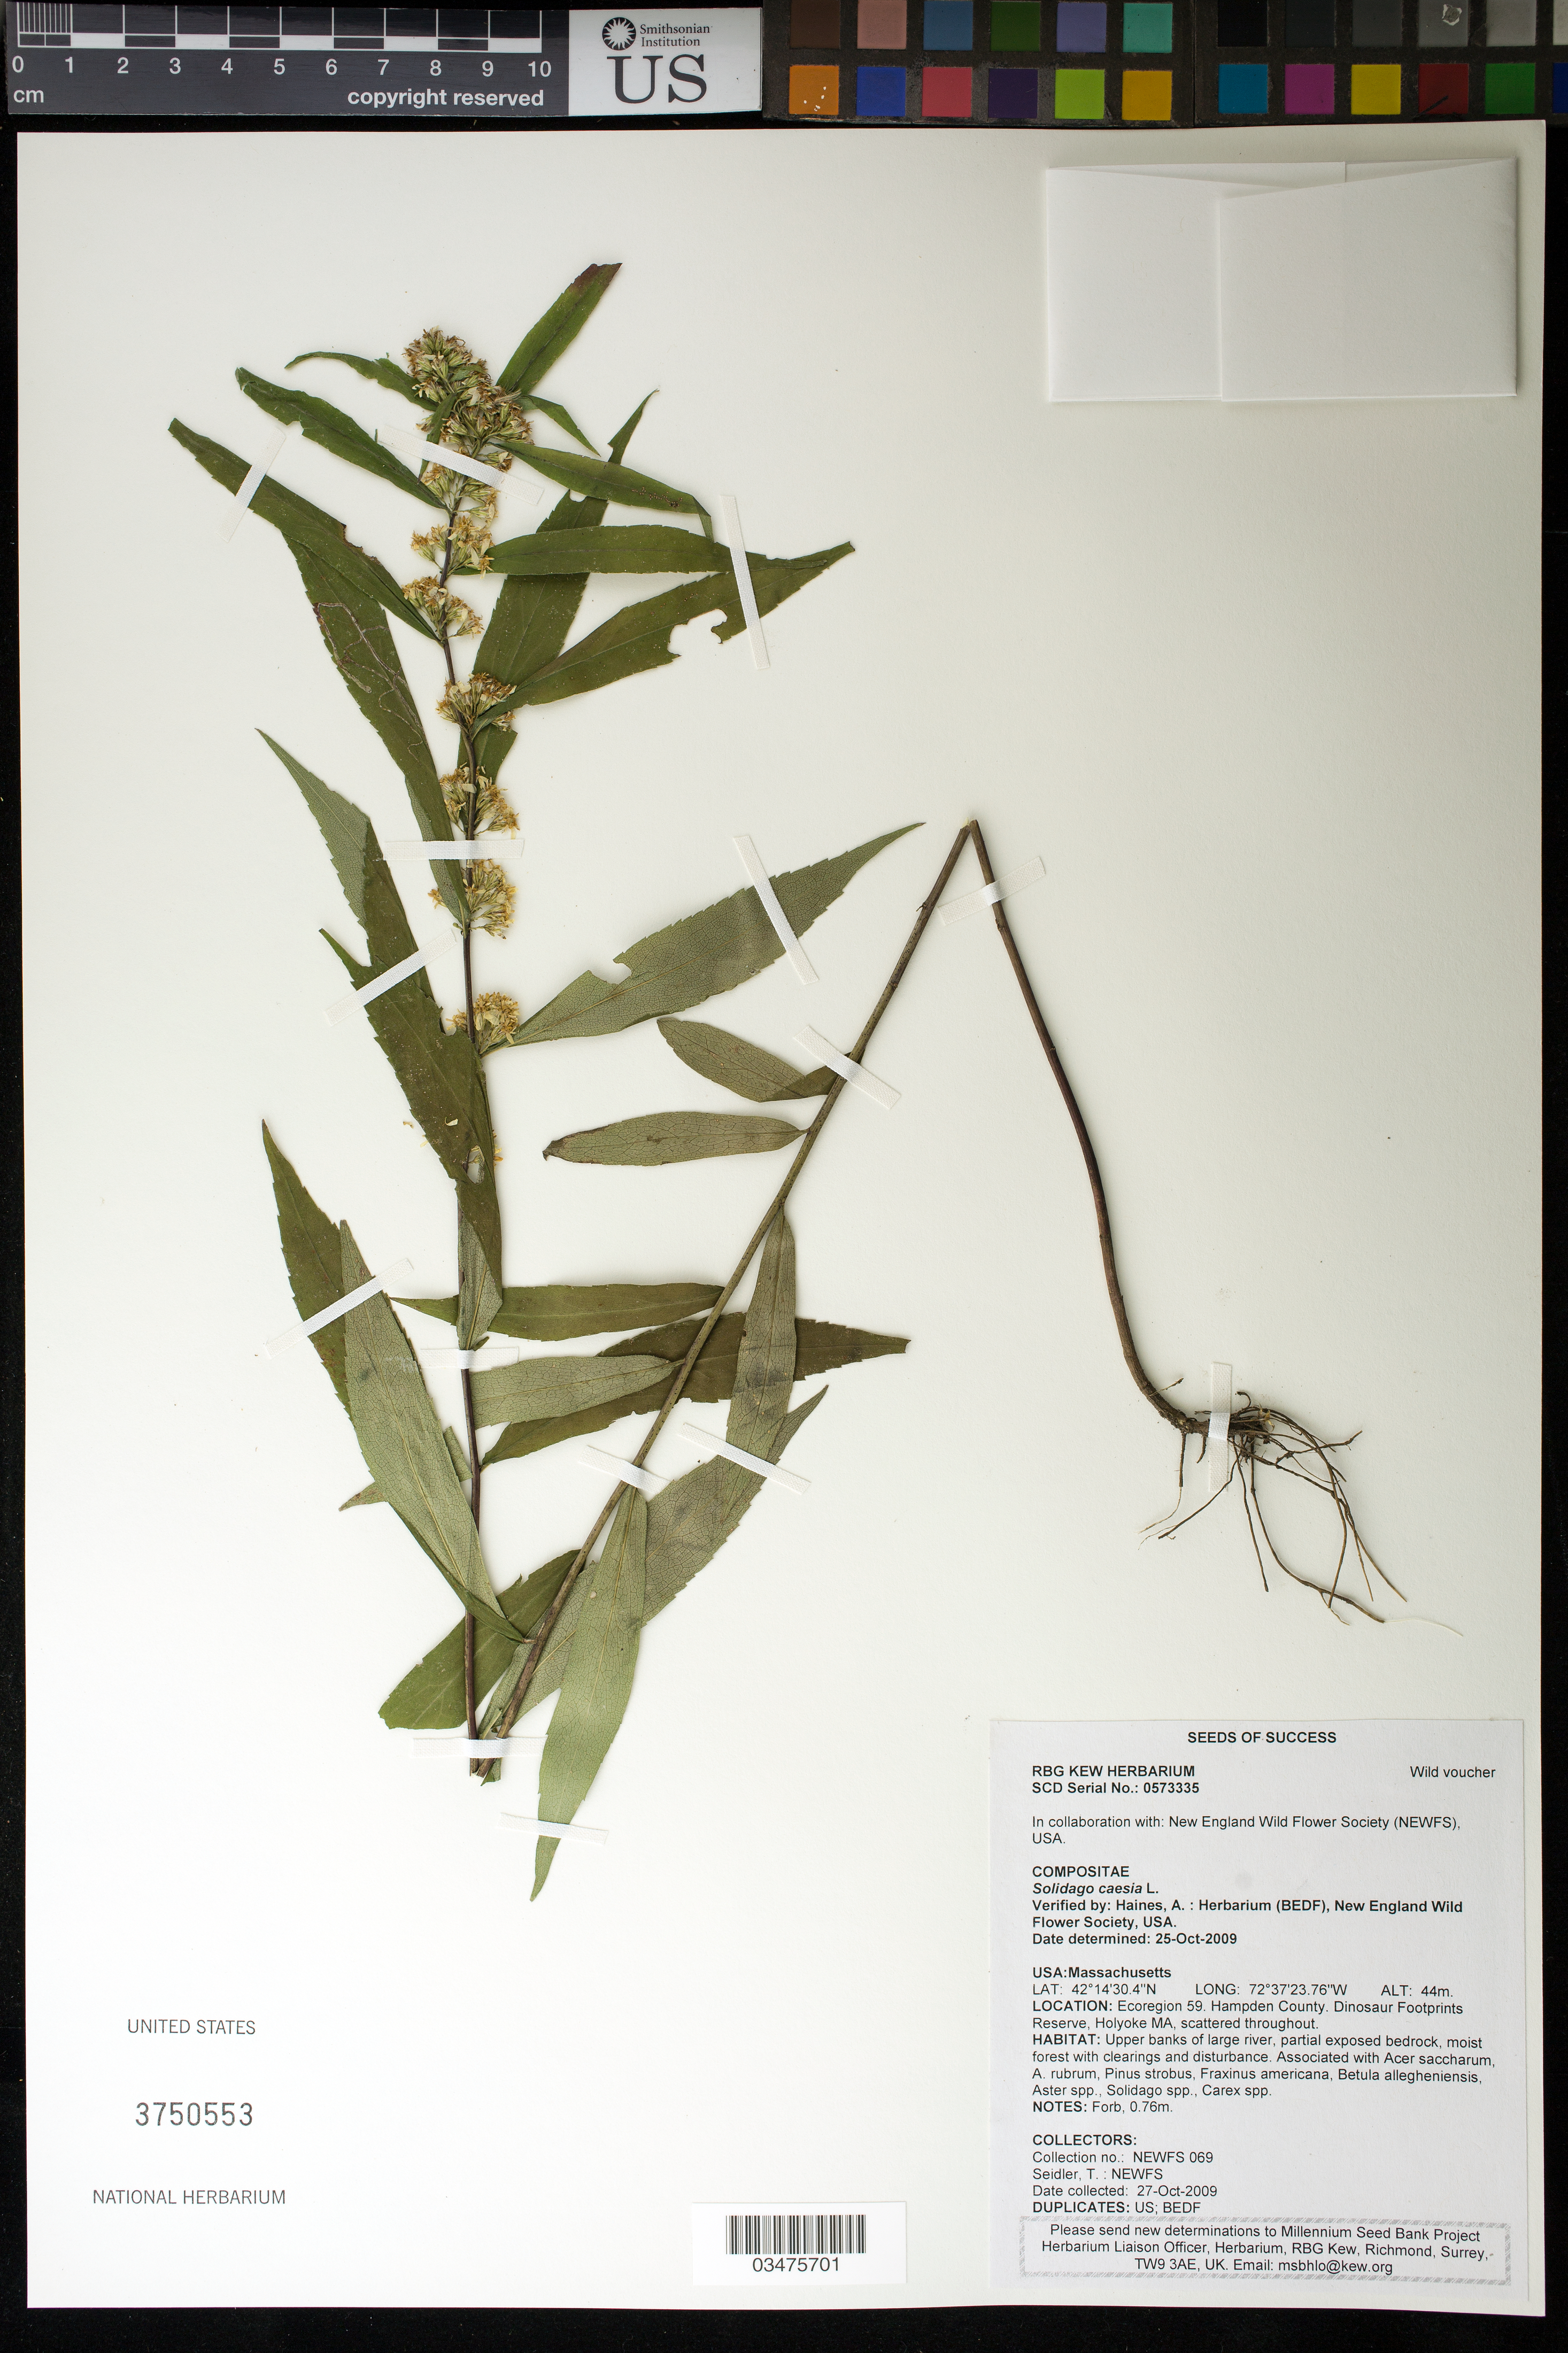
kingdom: Plantae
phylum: Tracheophyta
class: Magnoliopsida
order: Asterales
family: Asteraceae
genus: Solidago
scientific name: Solidago caesia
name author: L.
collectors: T. Seidler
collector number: NEWFS 069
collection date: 2009-10-27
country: United States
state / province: Massachusetts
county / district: Hampden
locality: Dinosaur Footprints Reserve, Holyoke.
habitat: Upper banks of large river, partial exposed bedrock, moist forest with clearings and disturbance.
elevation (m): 44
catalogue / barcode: US 3750553